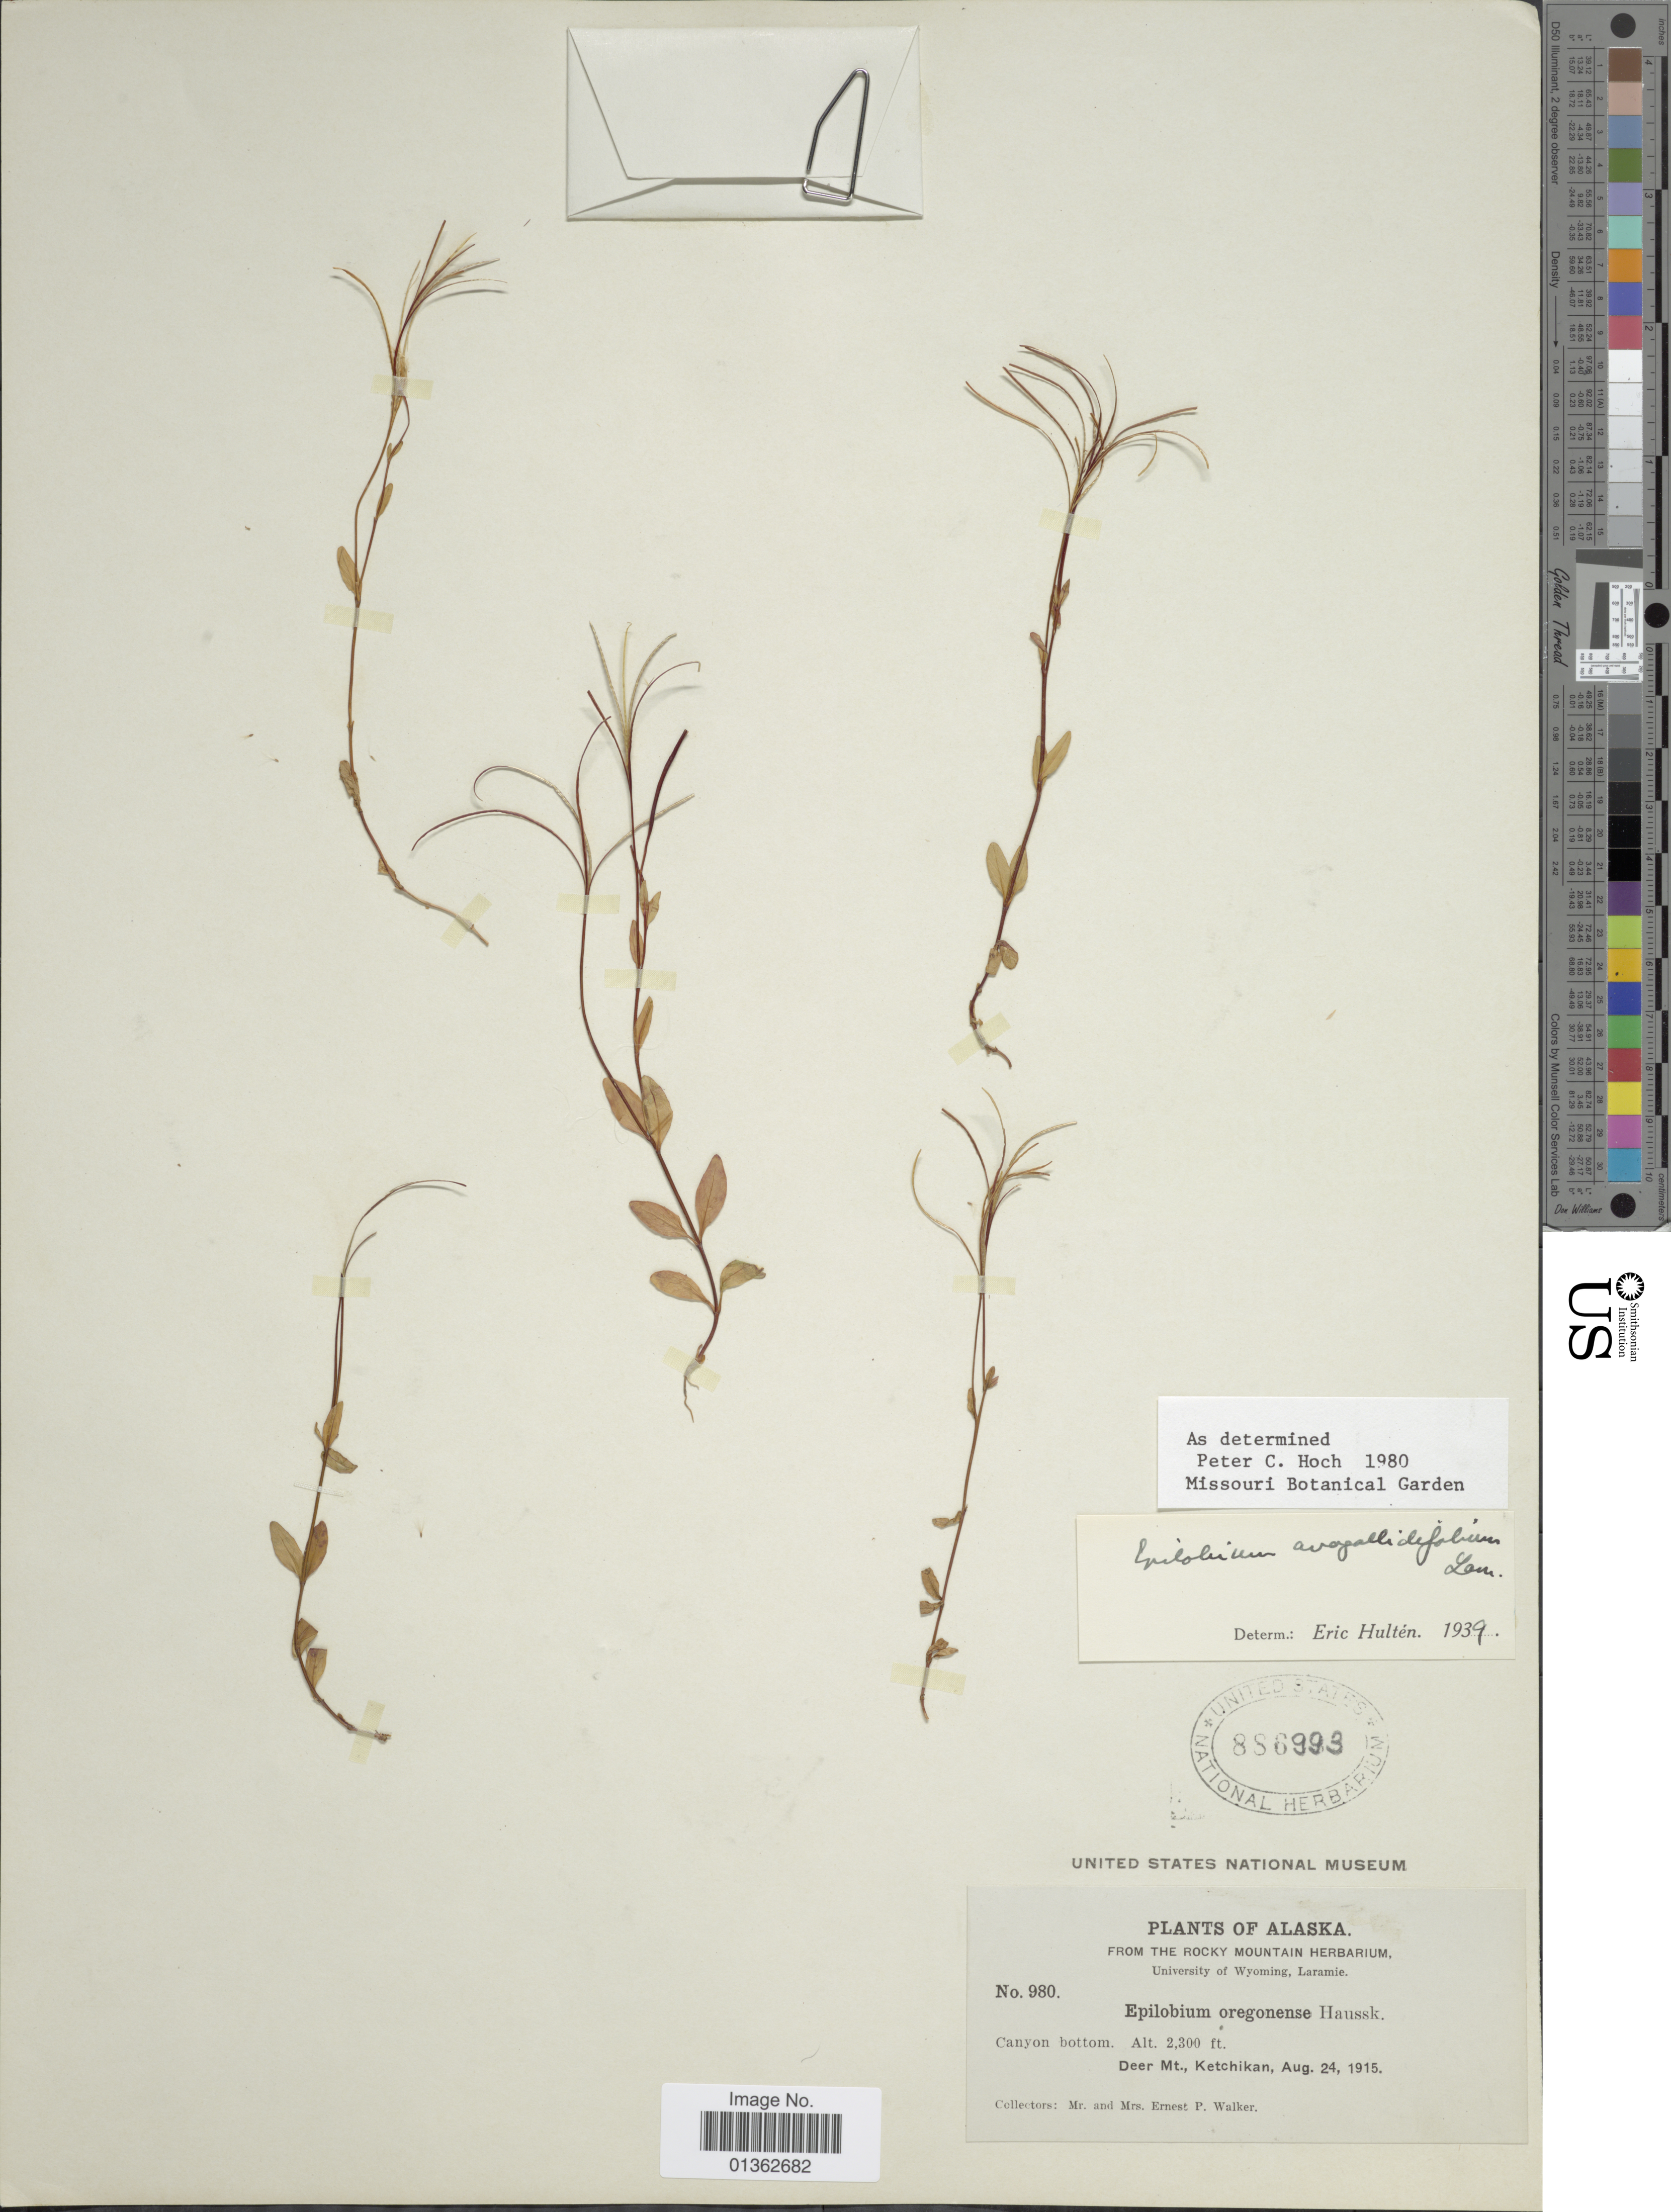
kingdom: Plantae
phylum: Tracheophyta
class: Magnoliopsida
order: Myrtales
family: Onagraceae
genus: Epilobium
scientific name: Epilobium anagallidifolium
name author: Lam.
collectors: E. P. Walker & E. P. Walker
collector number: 980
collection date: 1915-08-24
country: United States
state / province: Alaska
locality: Canyon bottom. Deer Mt., Ketchikan.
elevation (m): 701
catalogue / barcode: US 886993